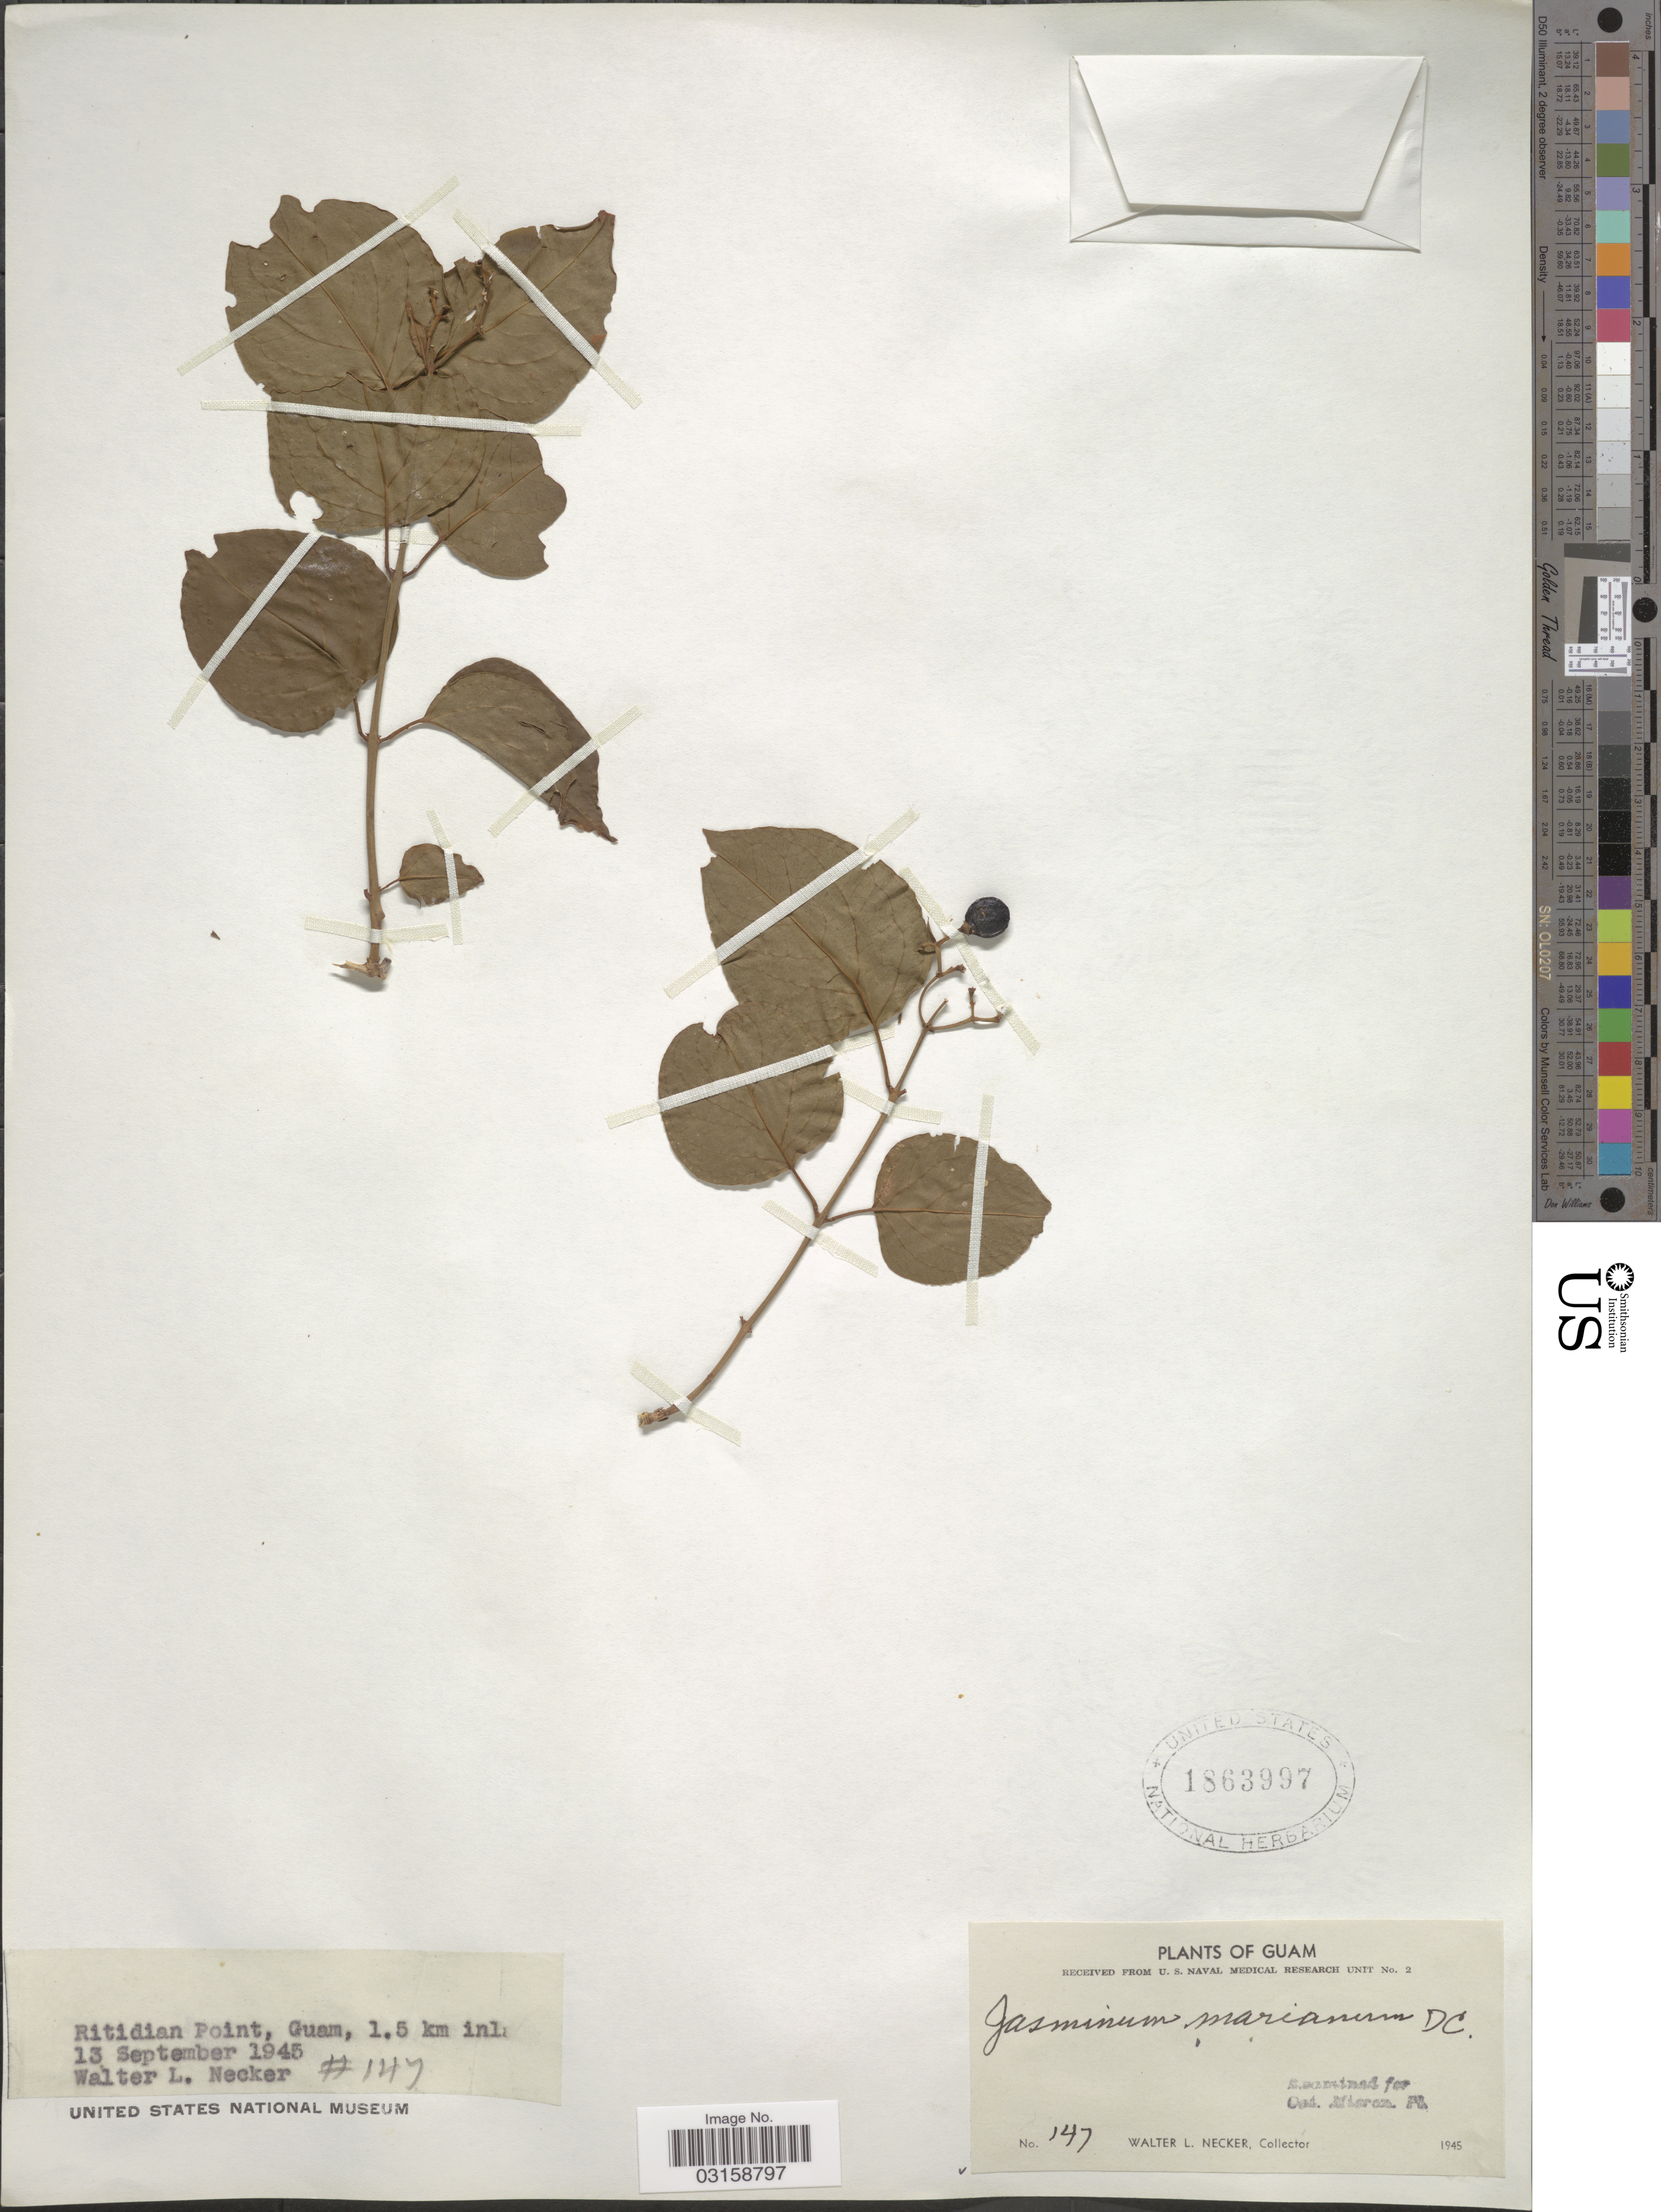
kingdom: Plantae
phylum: Tracheophyta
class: Magnoliopsida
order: Lamiales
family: Oleaceae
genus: Jasminum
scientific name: Jasminum marianum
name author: DC.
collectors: W. L. Necker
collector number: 147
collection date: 1945-09-13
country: Guam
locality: Ritidian Point, 1.5 km inl [illegible text]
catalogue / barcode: US 1863997